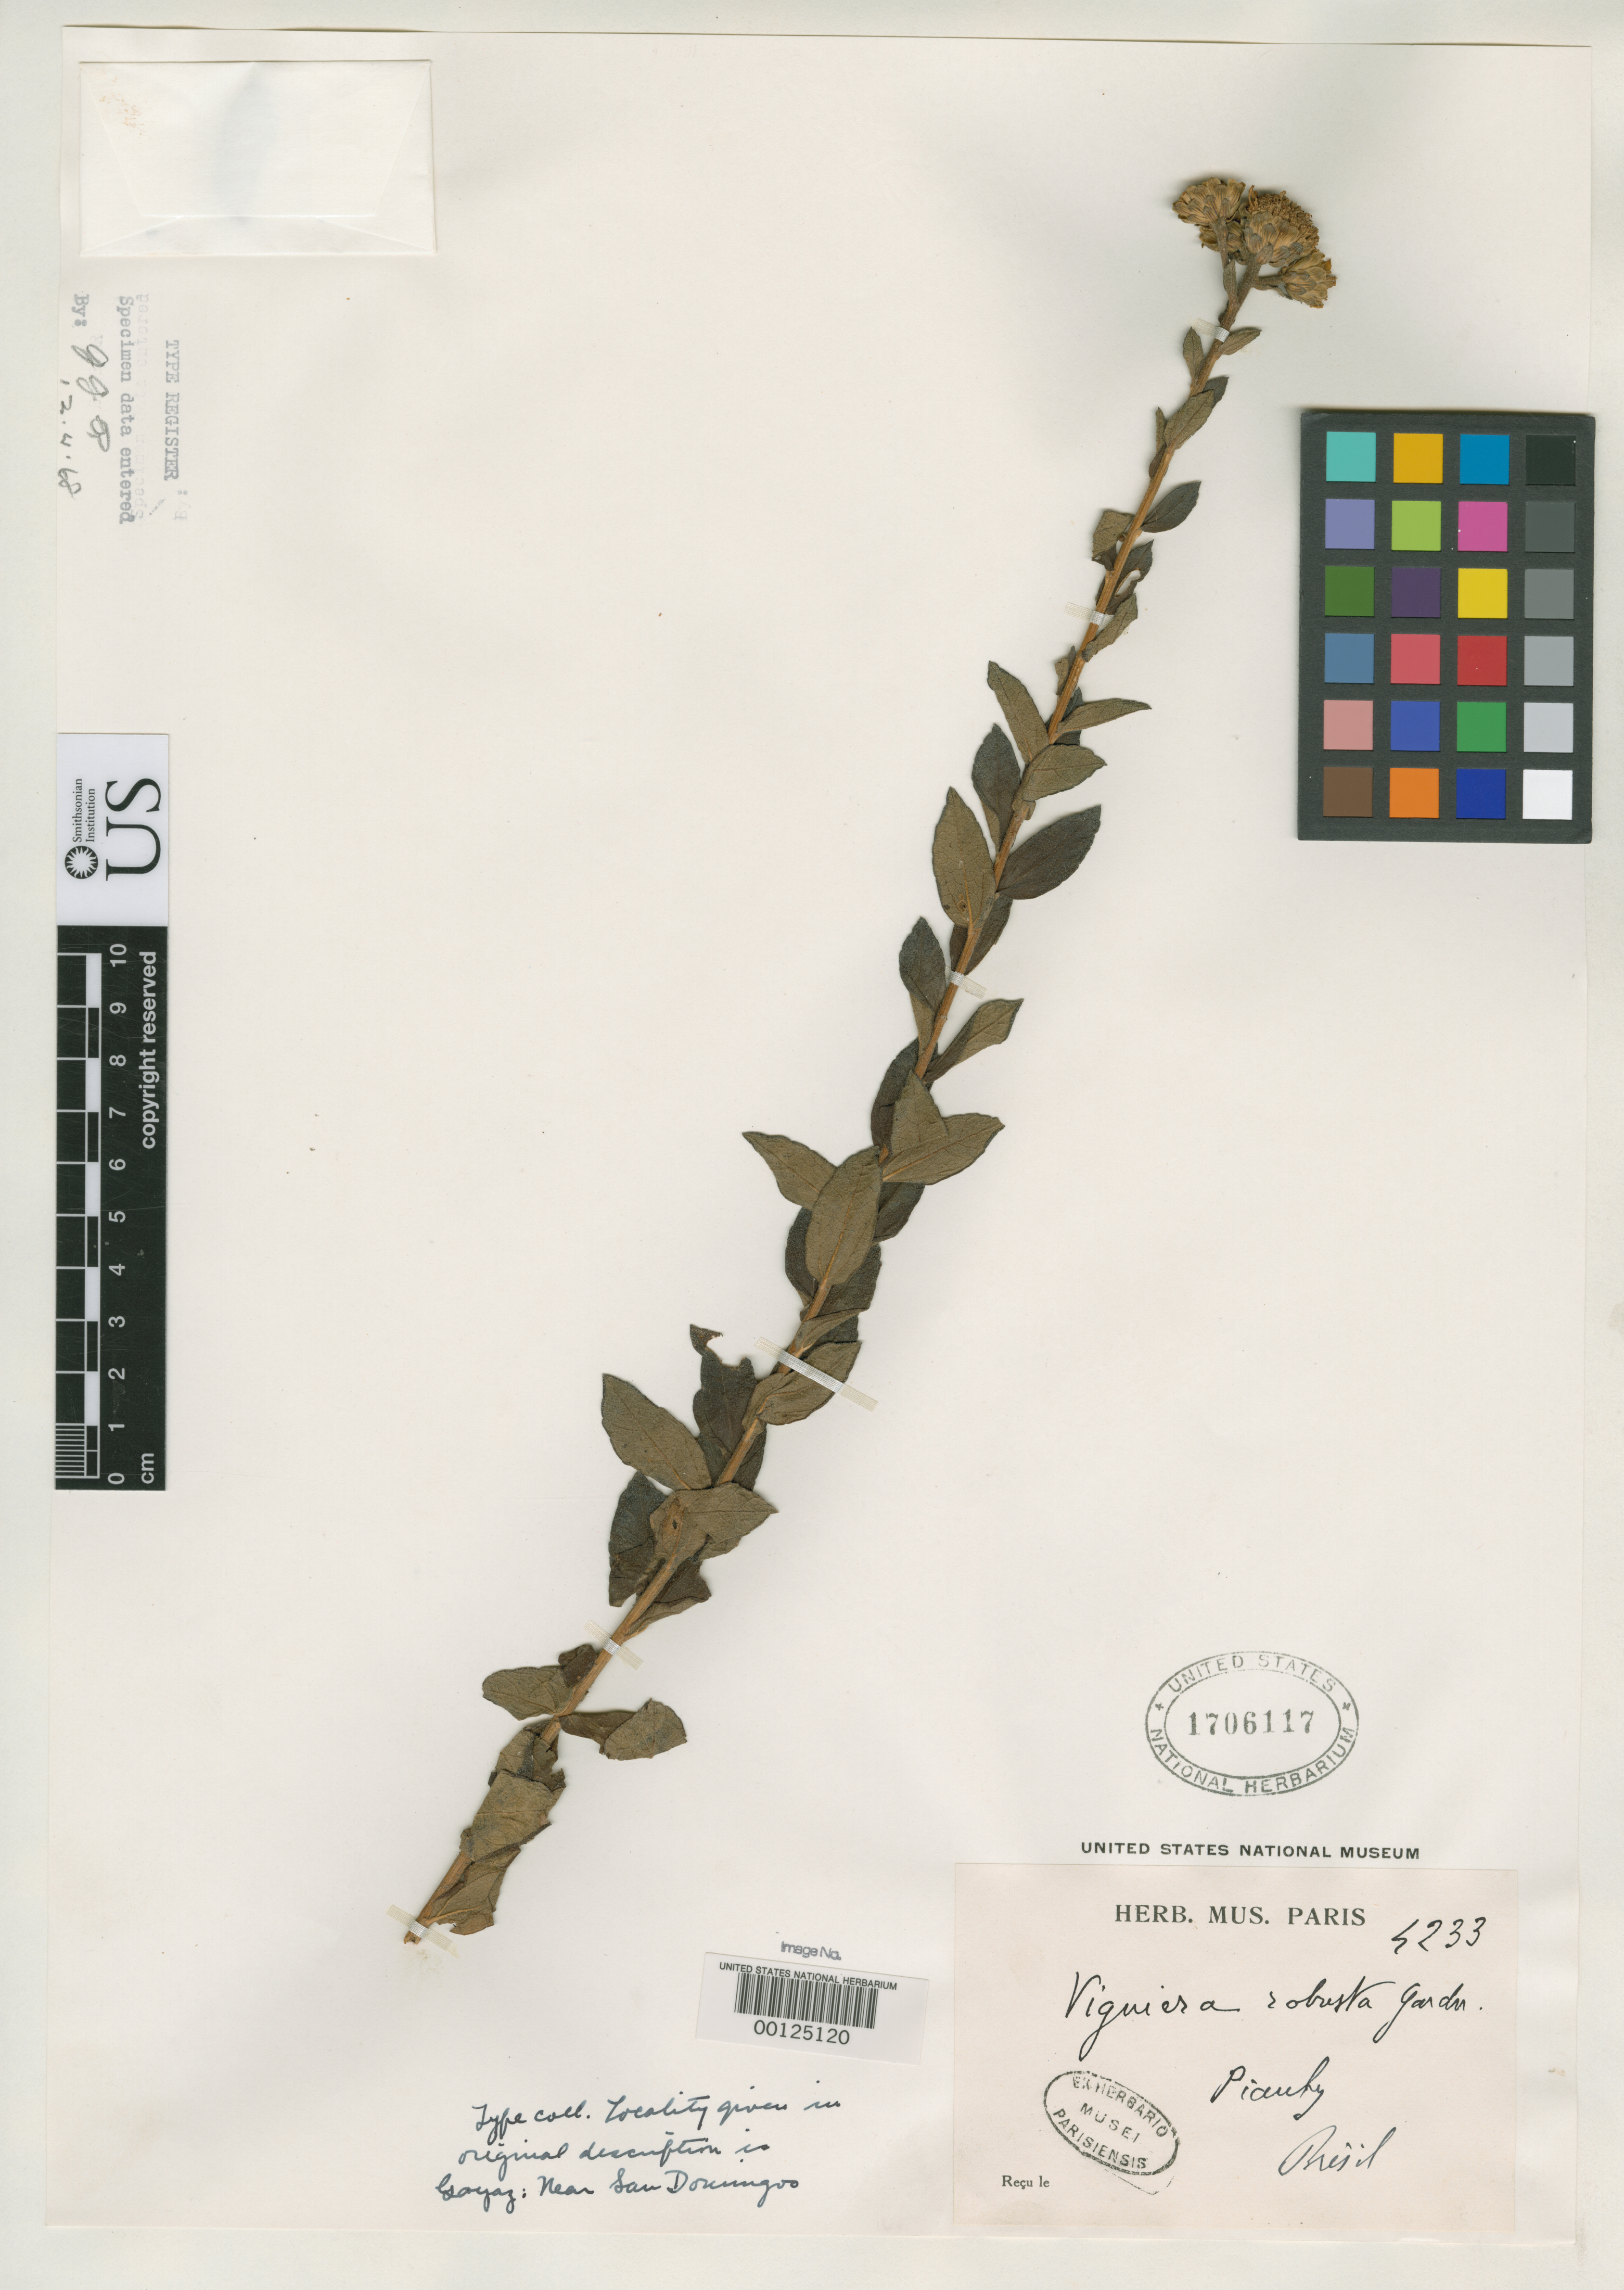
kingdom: Plantae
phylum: Tracheophyta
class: Magnoliopsida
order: Asterales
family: Asteraceae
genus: Viguiera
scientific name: Viguiera robusta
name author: Gardner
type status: Isotype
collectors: G. Gardner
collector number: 4233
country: Brazil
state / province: Piauí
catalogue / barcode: US 1706117